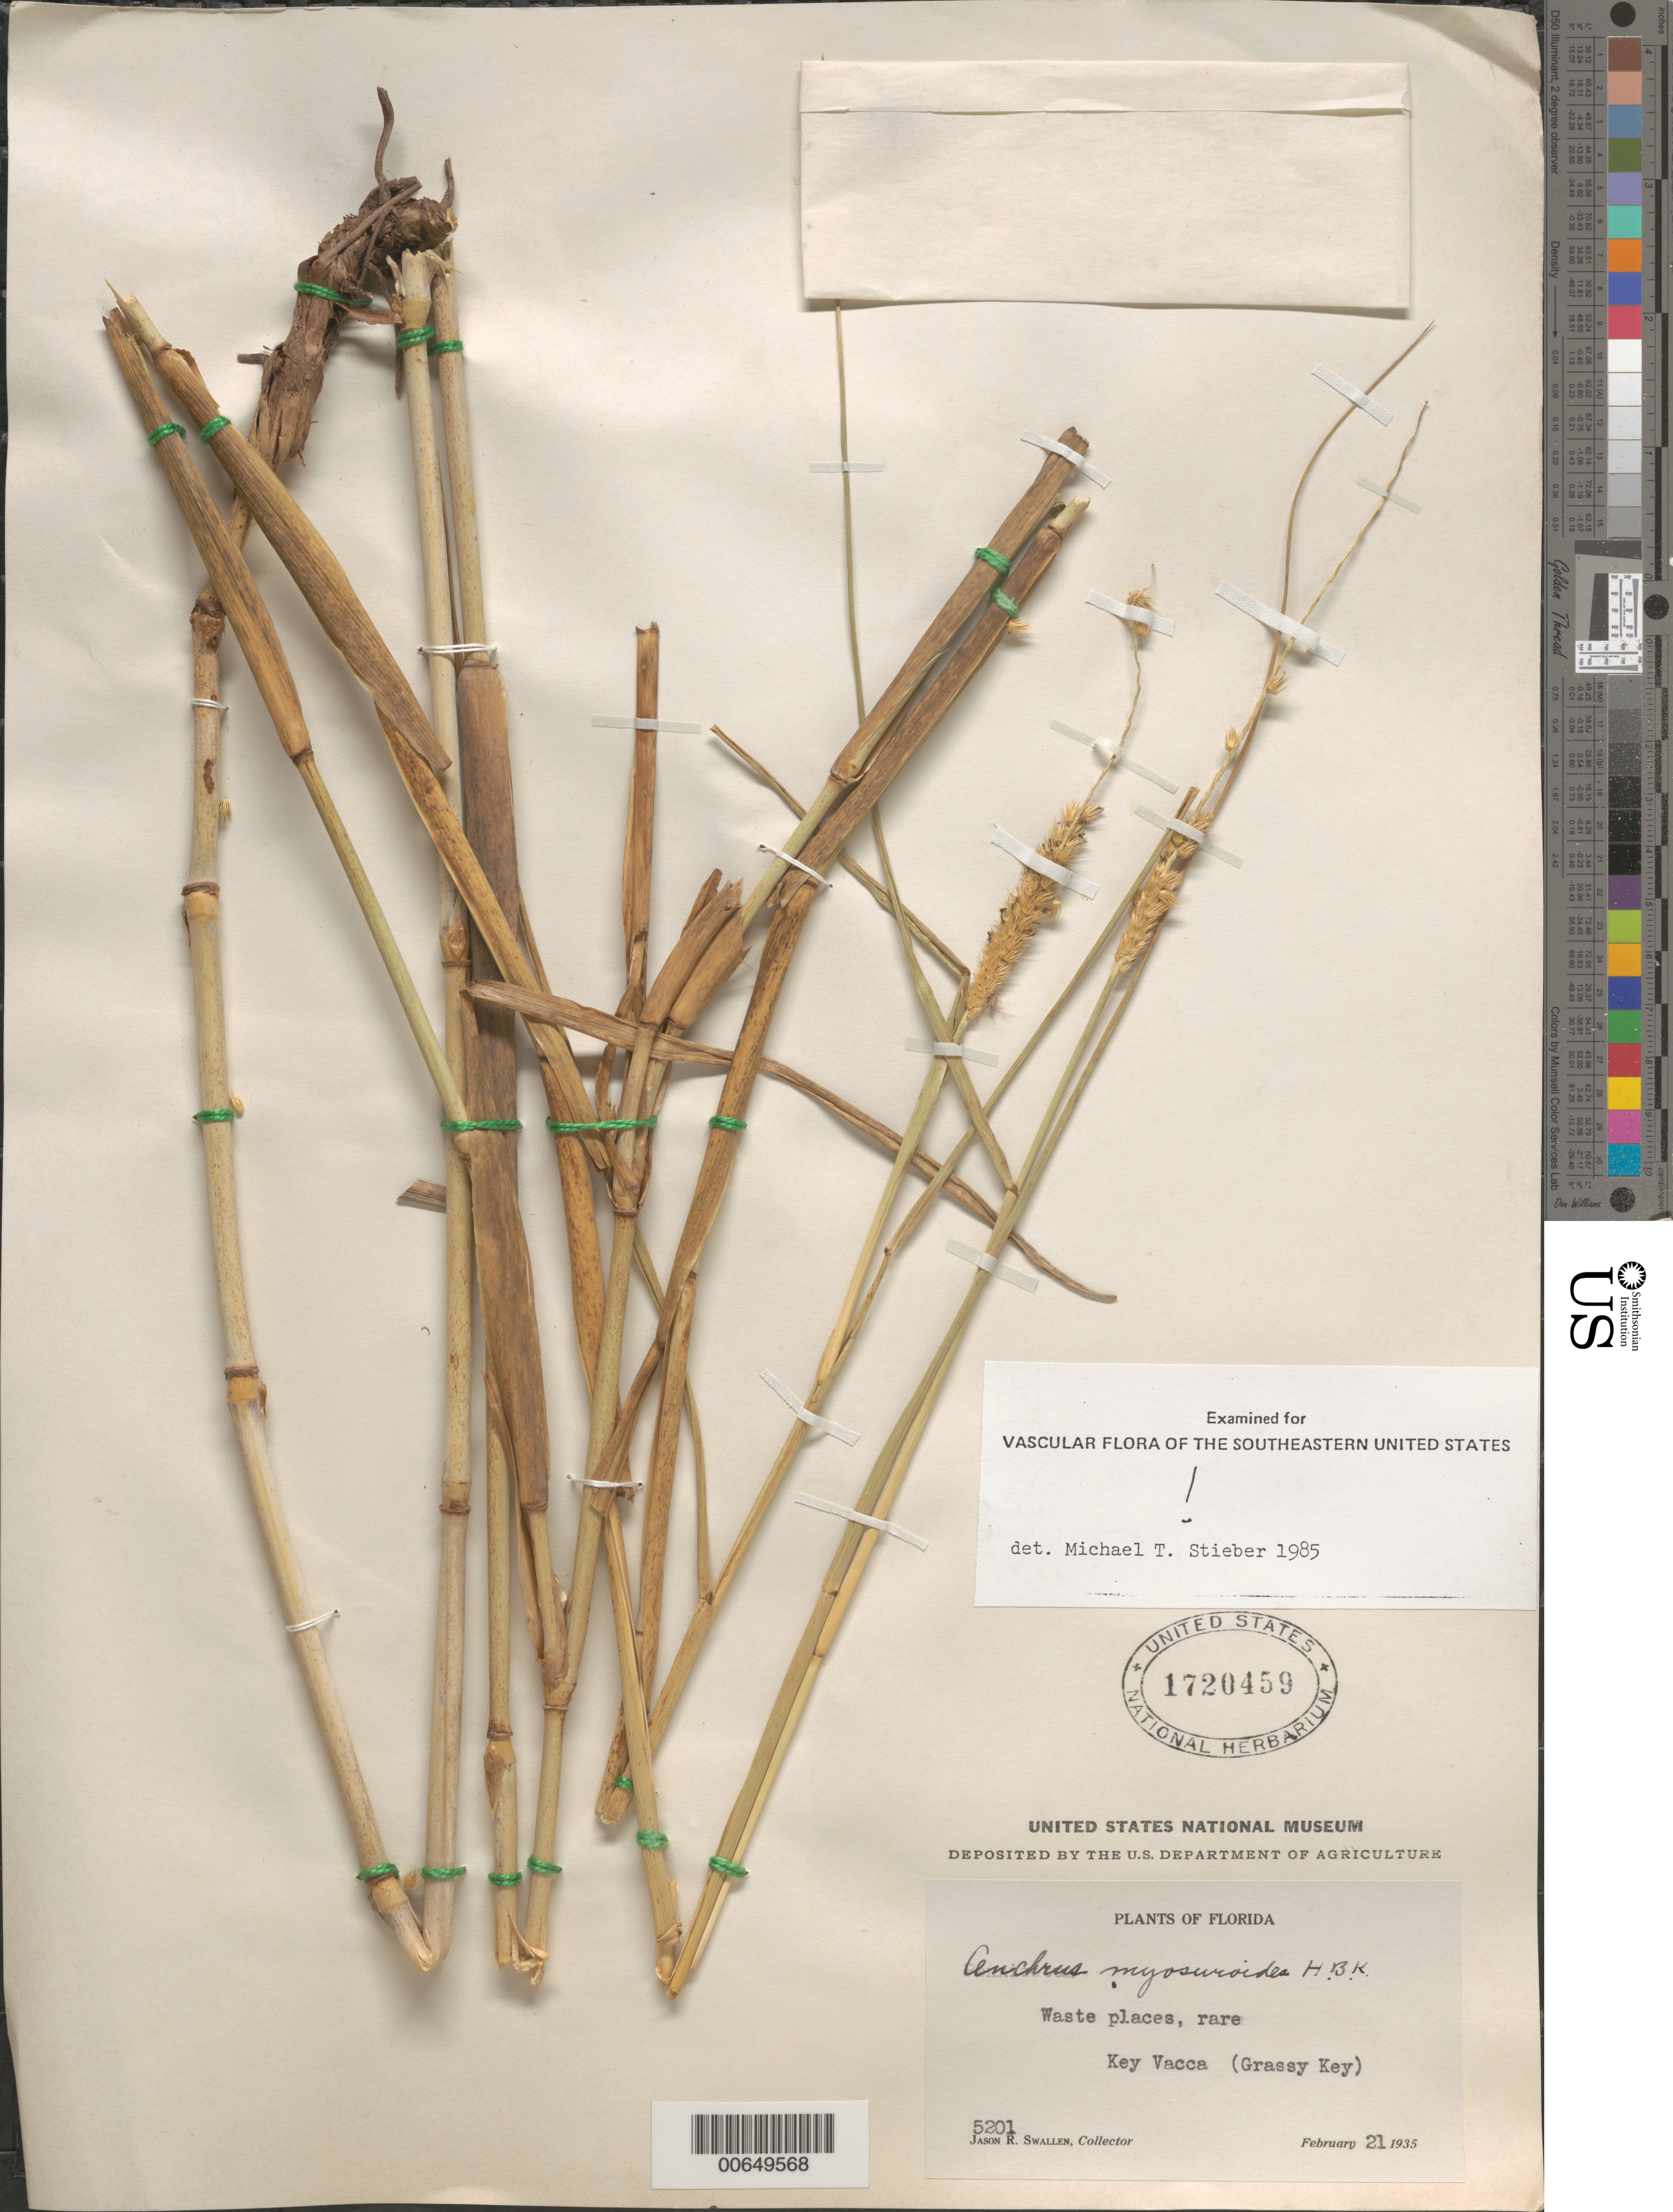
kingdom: Plantae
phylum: Tracheophyta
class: Liliopsida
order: Poales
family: Poaceae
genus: Cenchrus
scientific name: Cenchrus myosuroides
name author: Kunth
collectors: J. R. Swallen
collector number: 5201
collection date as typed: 21 Feb 1935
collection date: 1935-02-21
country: United States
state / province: Florida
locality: Key Vacca (Grassy Key).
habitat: Waste places.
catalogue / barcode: US 1720459